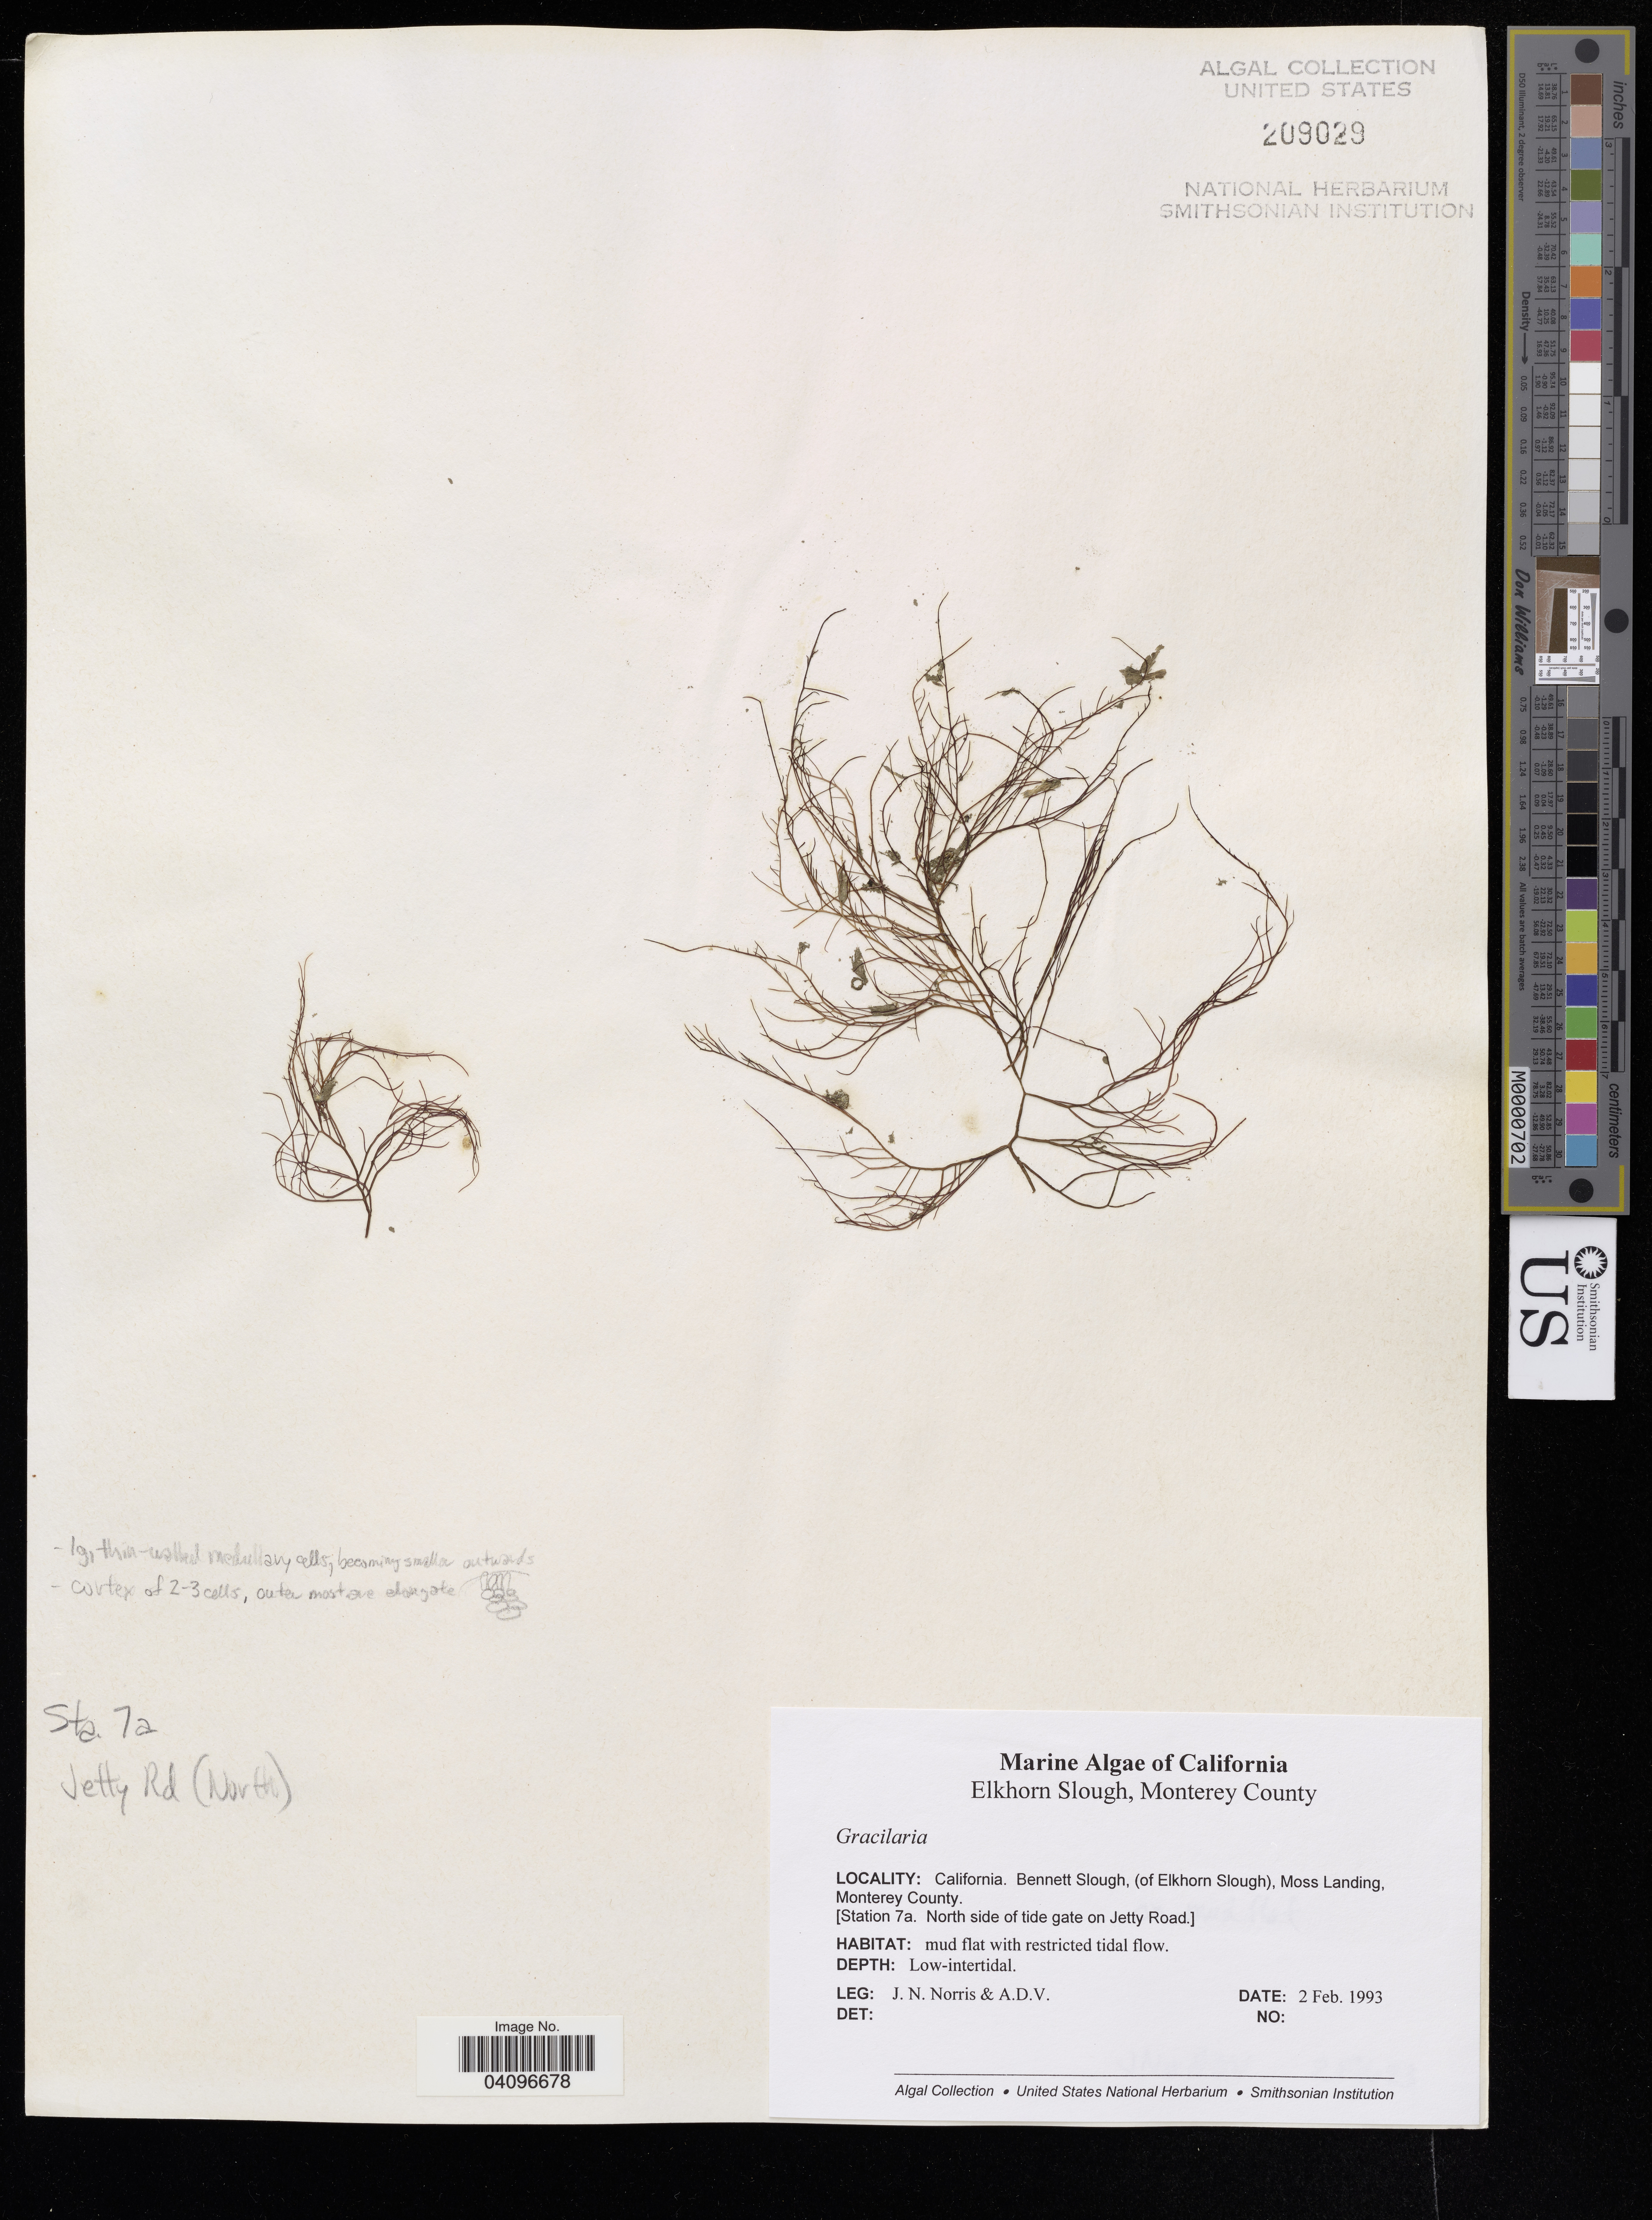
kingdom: Plantae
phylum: Rhodophyta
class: Florideophyceae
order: Gracilariales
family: Gracilariaceae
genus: Gracilaria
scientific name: Gracilaria sp.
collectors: J. Norris & A.D.V.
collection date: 1993-02-02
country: United States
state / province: California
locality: Bennett Slough, (of Elkhorn Slough), Moss Landing, Monterey County. [Station 7a. North side of tide gate on Jetty Road].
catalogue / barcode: US 209029